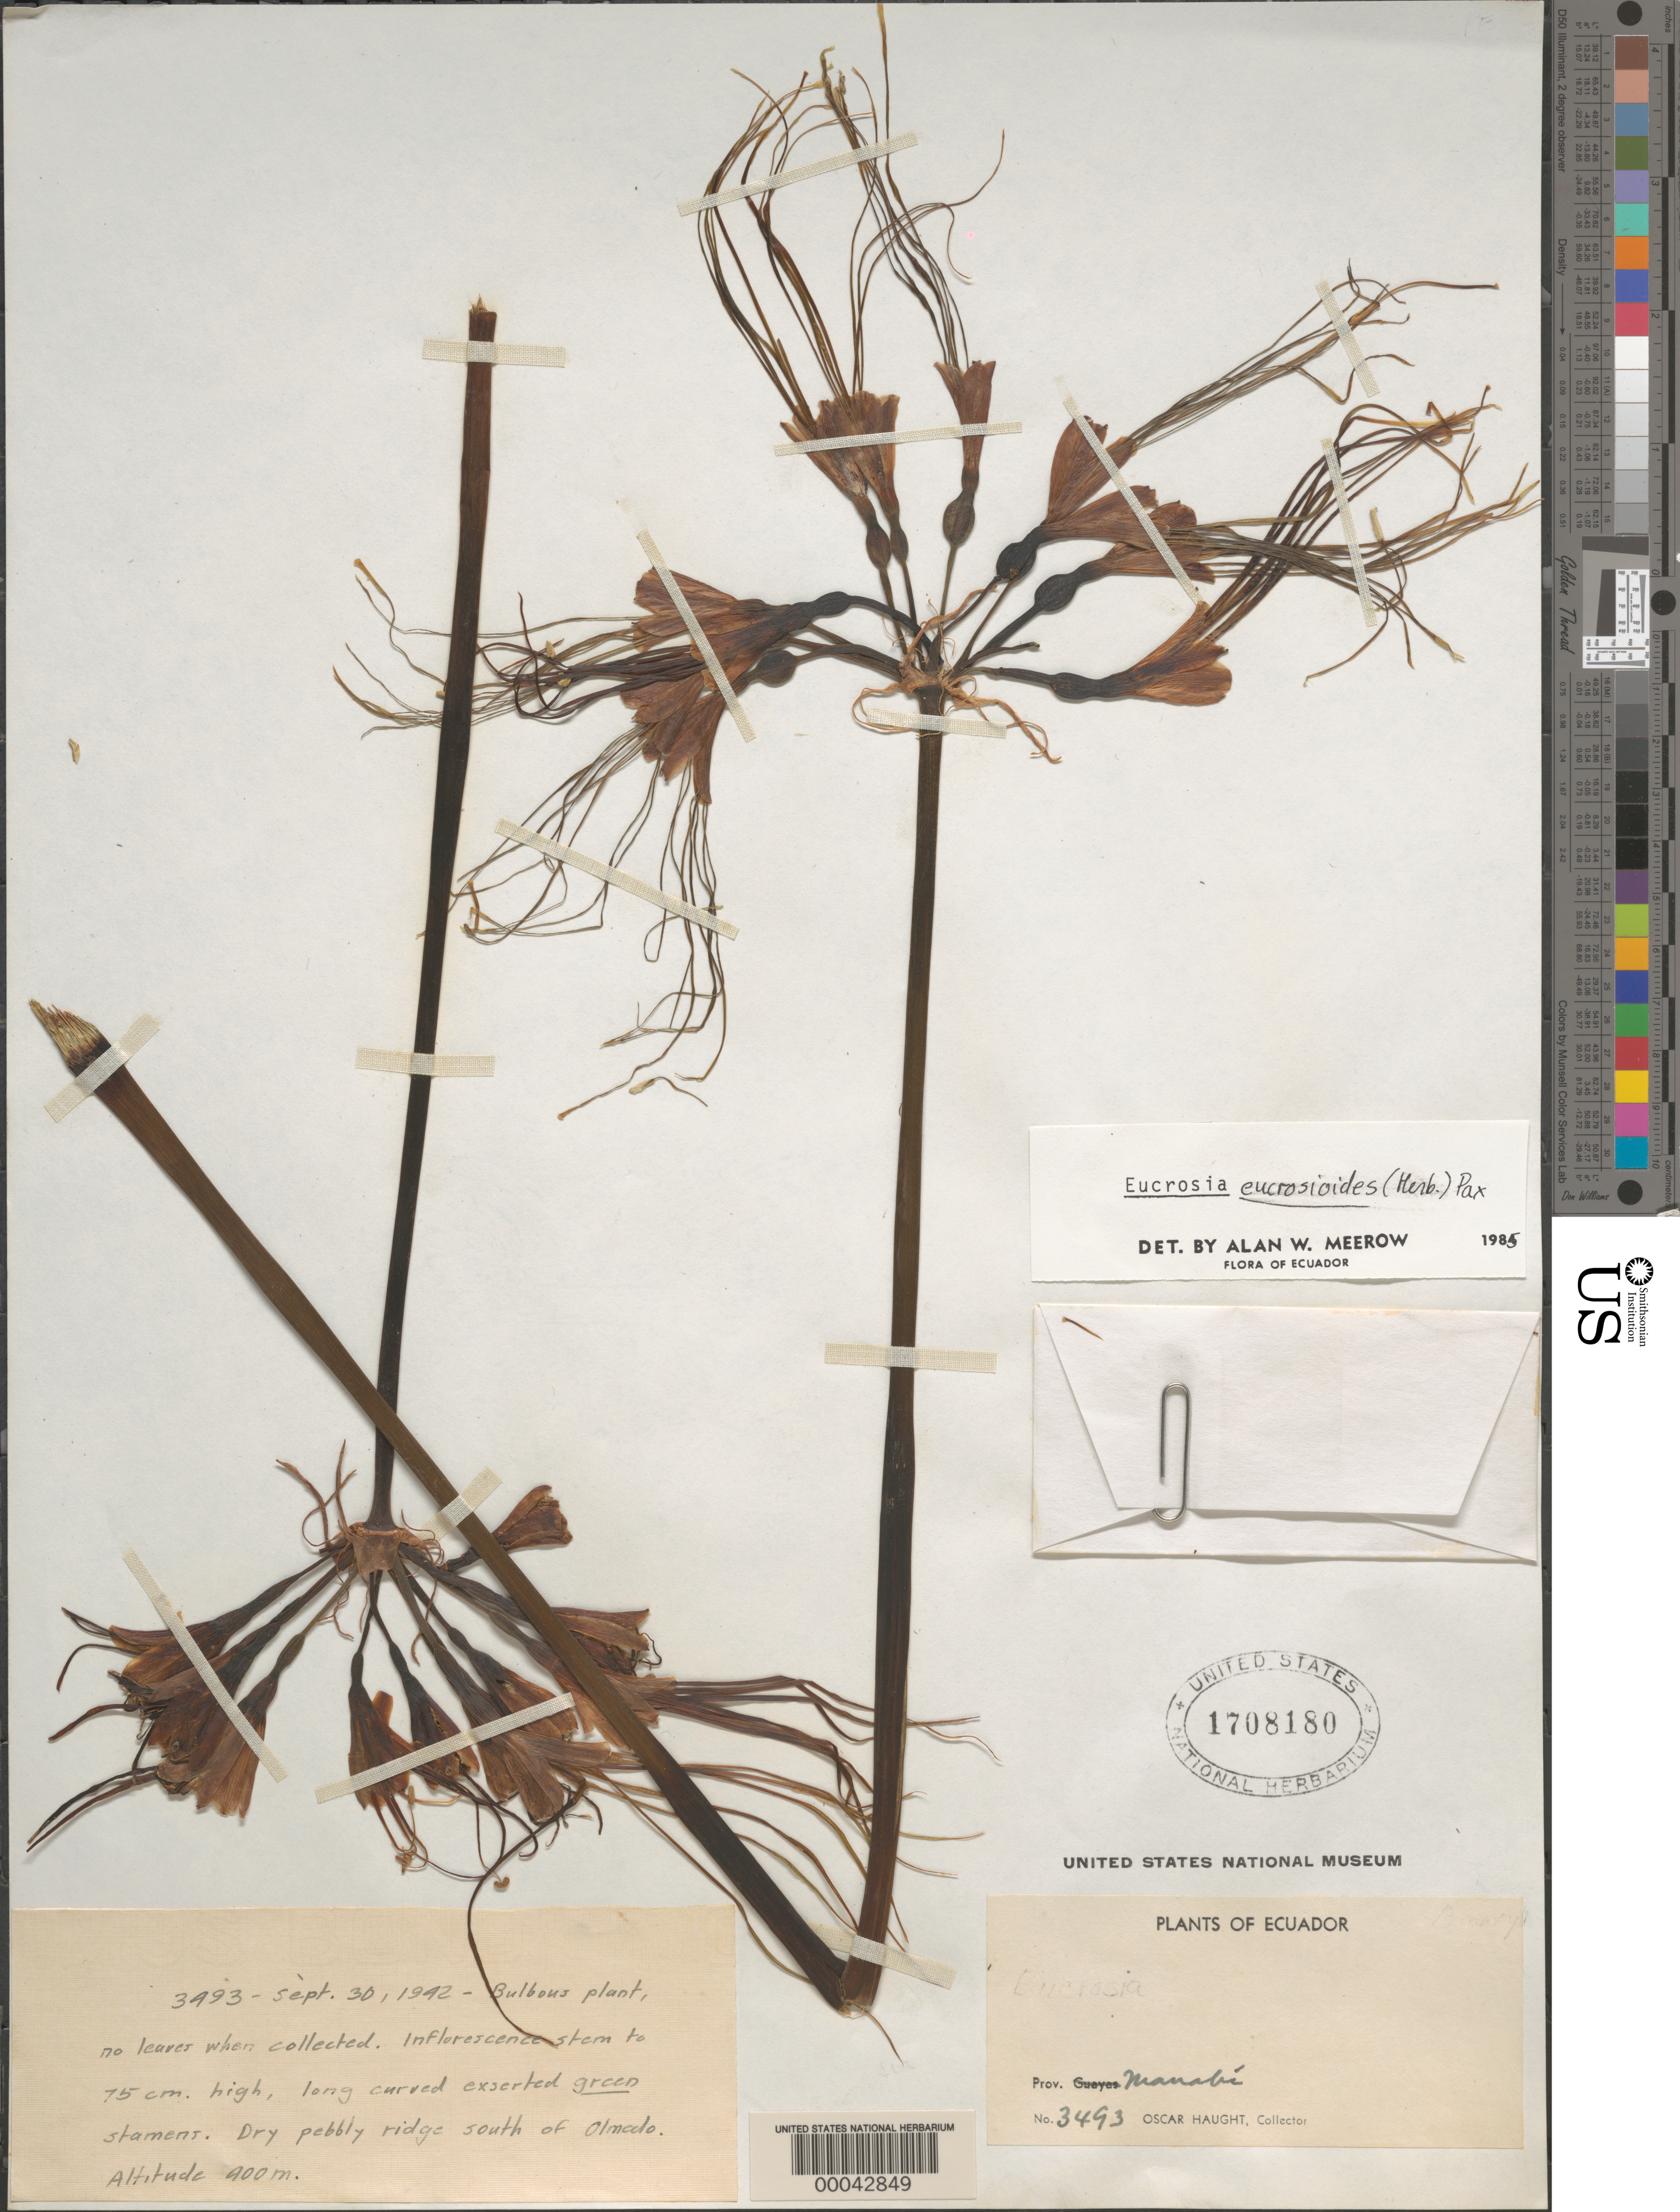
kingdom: Plantae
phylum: Tracheophyta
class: Liliopsida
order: Asparagales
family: Amaryllidaceae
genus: Eucrosia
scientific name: Eucrosia eucrosioides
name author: (Herb.) Pax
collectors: O. L. Haught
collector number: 3493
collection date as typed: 30 Sep 1942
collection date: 1942-09-30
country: Ecuador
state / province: Manabí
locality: S of olmedo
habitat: Dry pebbly ridge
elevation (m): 400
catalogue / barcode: US 1708180